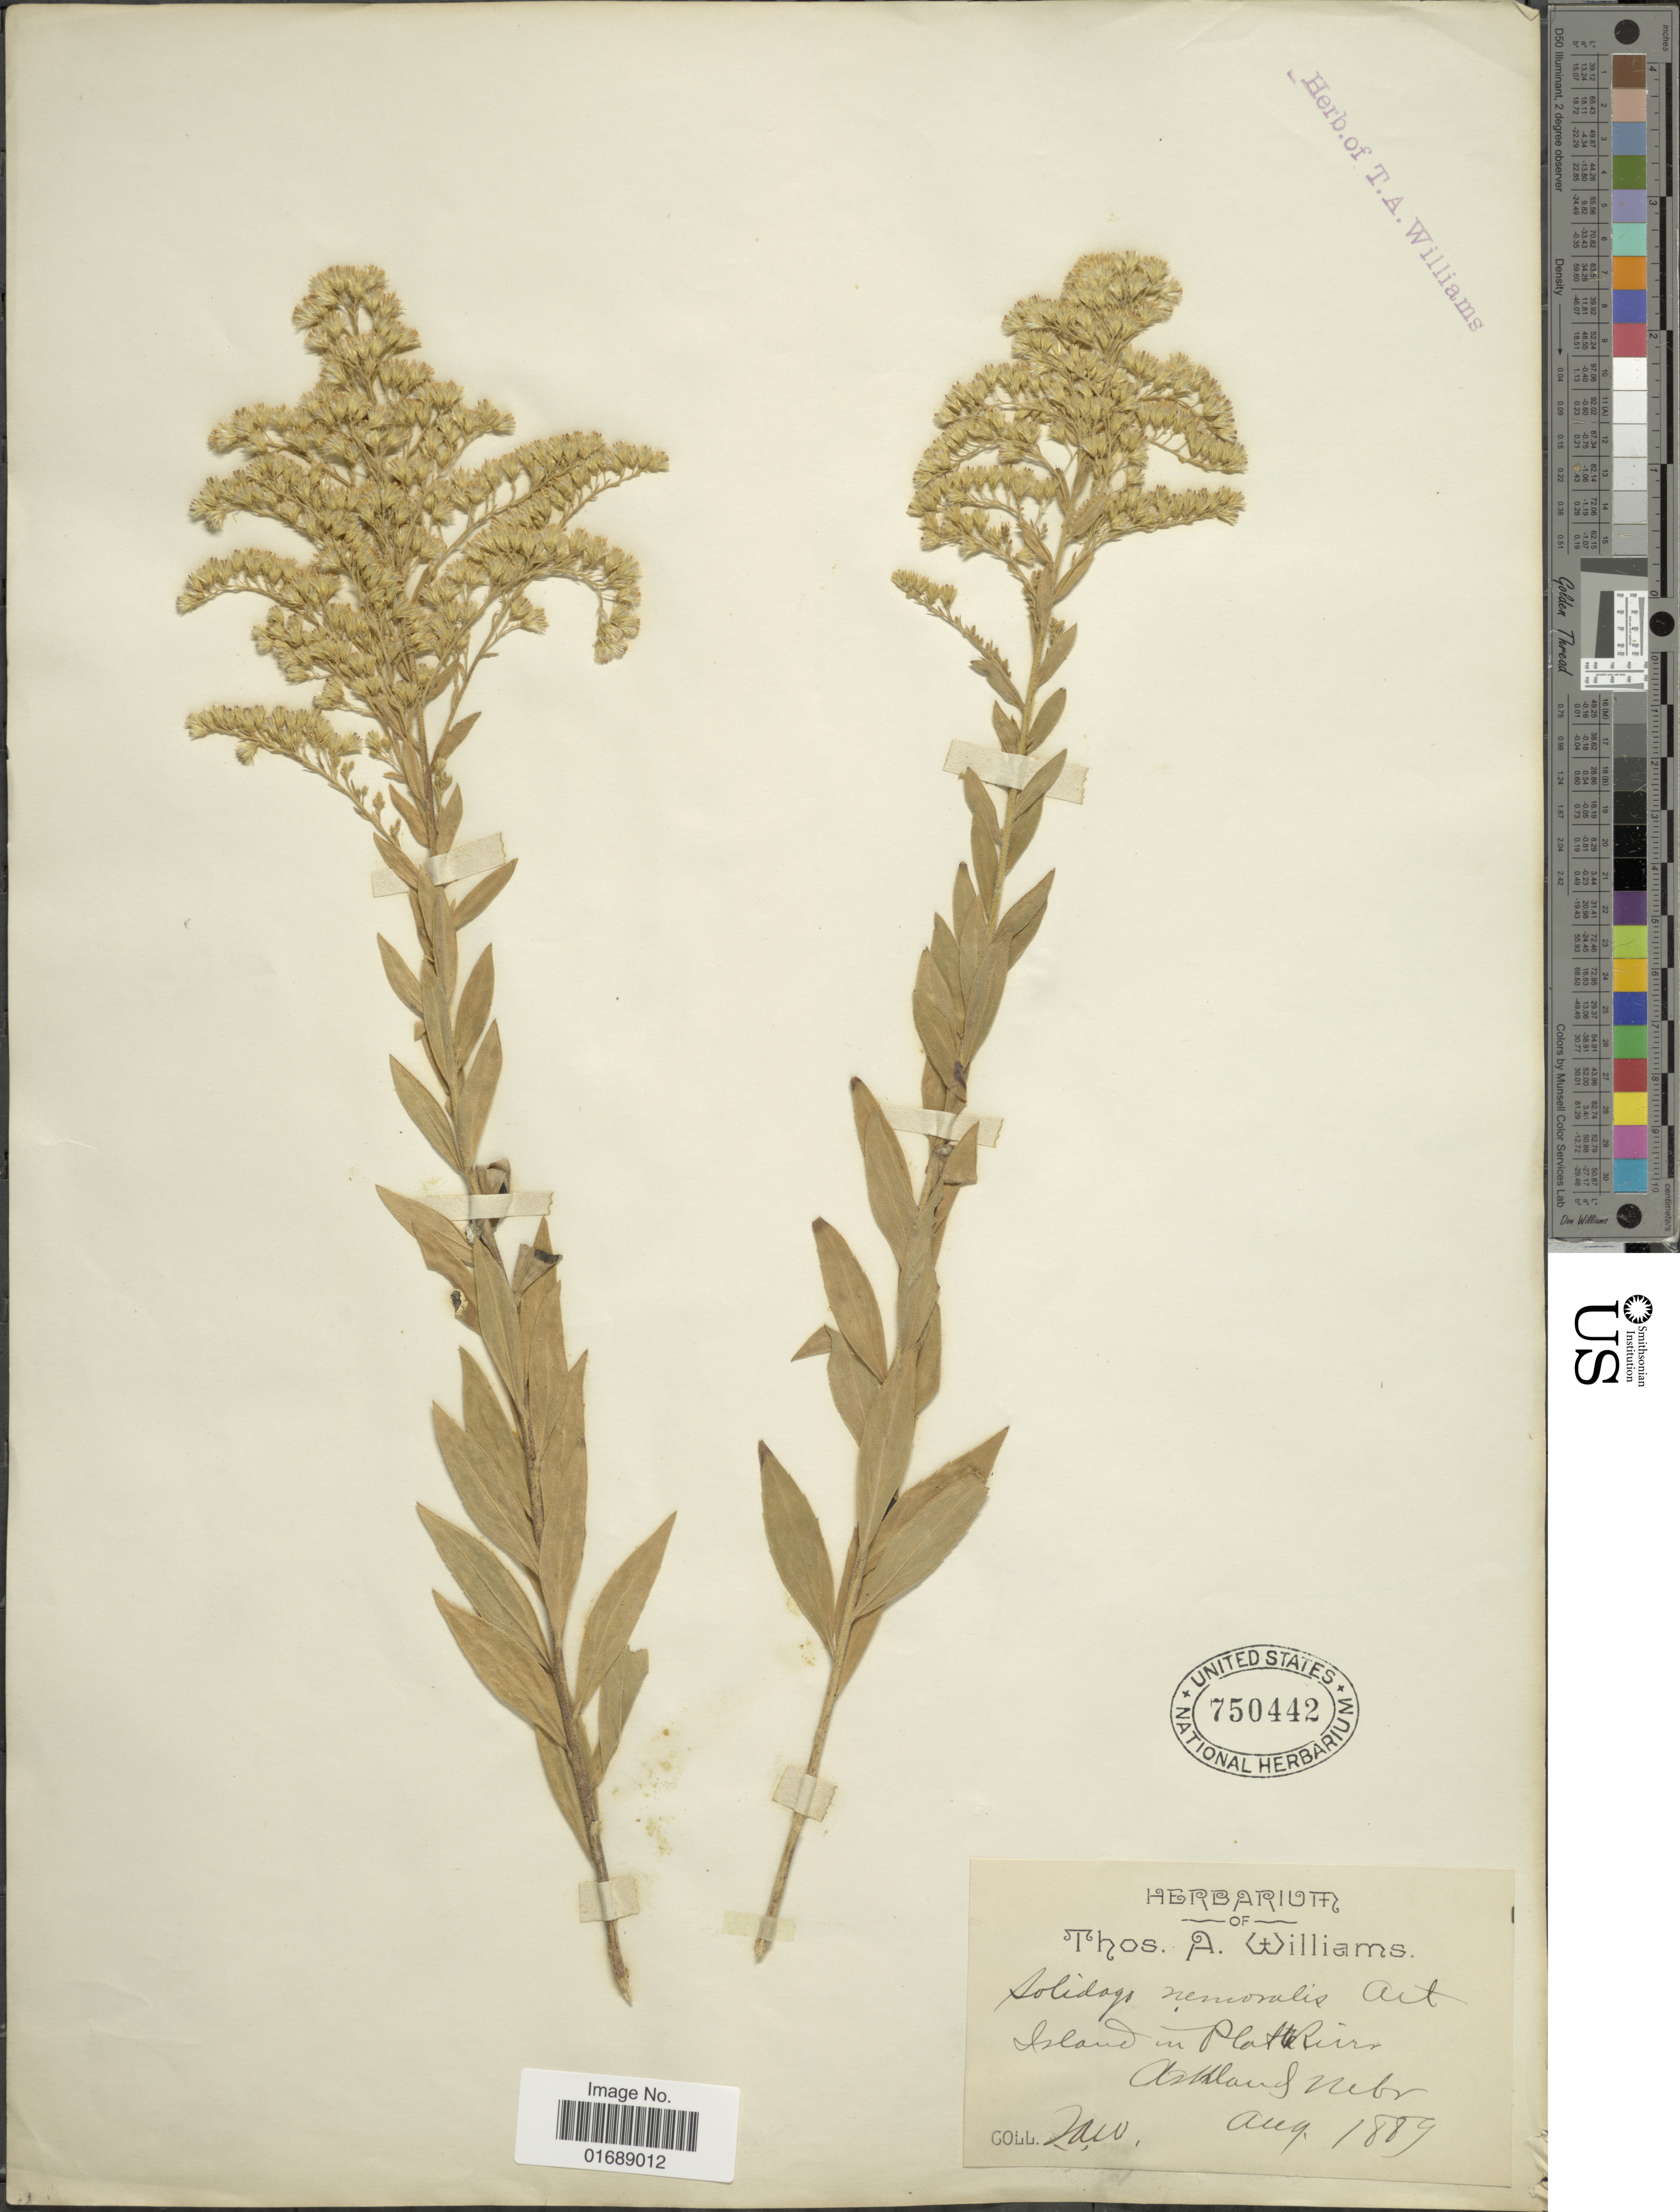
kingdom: Plantae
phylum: Tracheophyta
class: Magnoliopsida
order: Asterales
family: Asteraceae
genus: Solidago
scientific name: Solidago nemoralis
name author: Aiton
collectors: T. A. Williams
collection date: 1889-08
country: United States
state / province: Nebraska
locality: Island in Platriver, Asthand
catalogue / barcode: US 750442